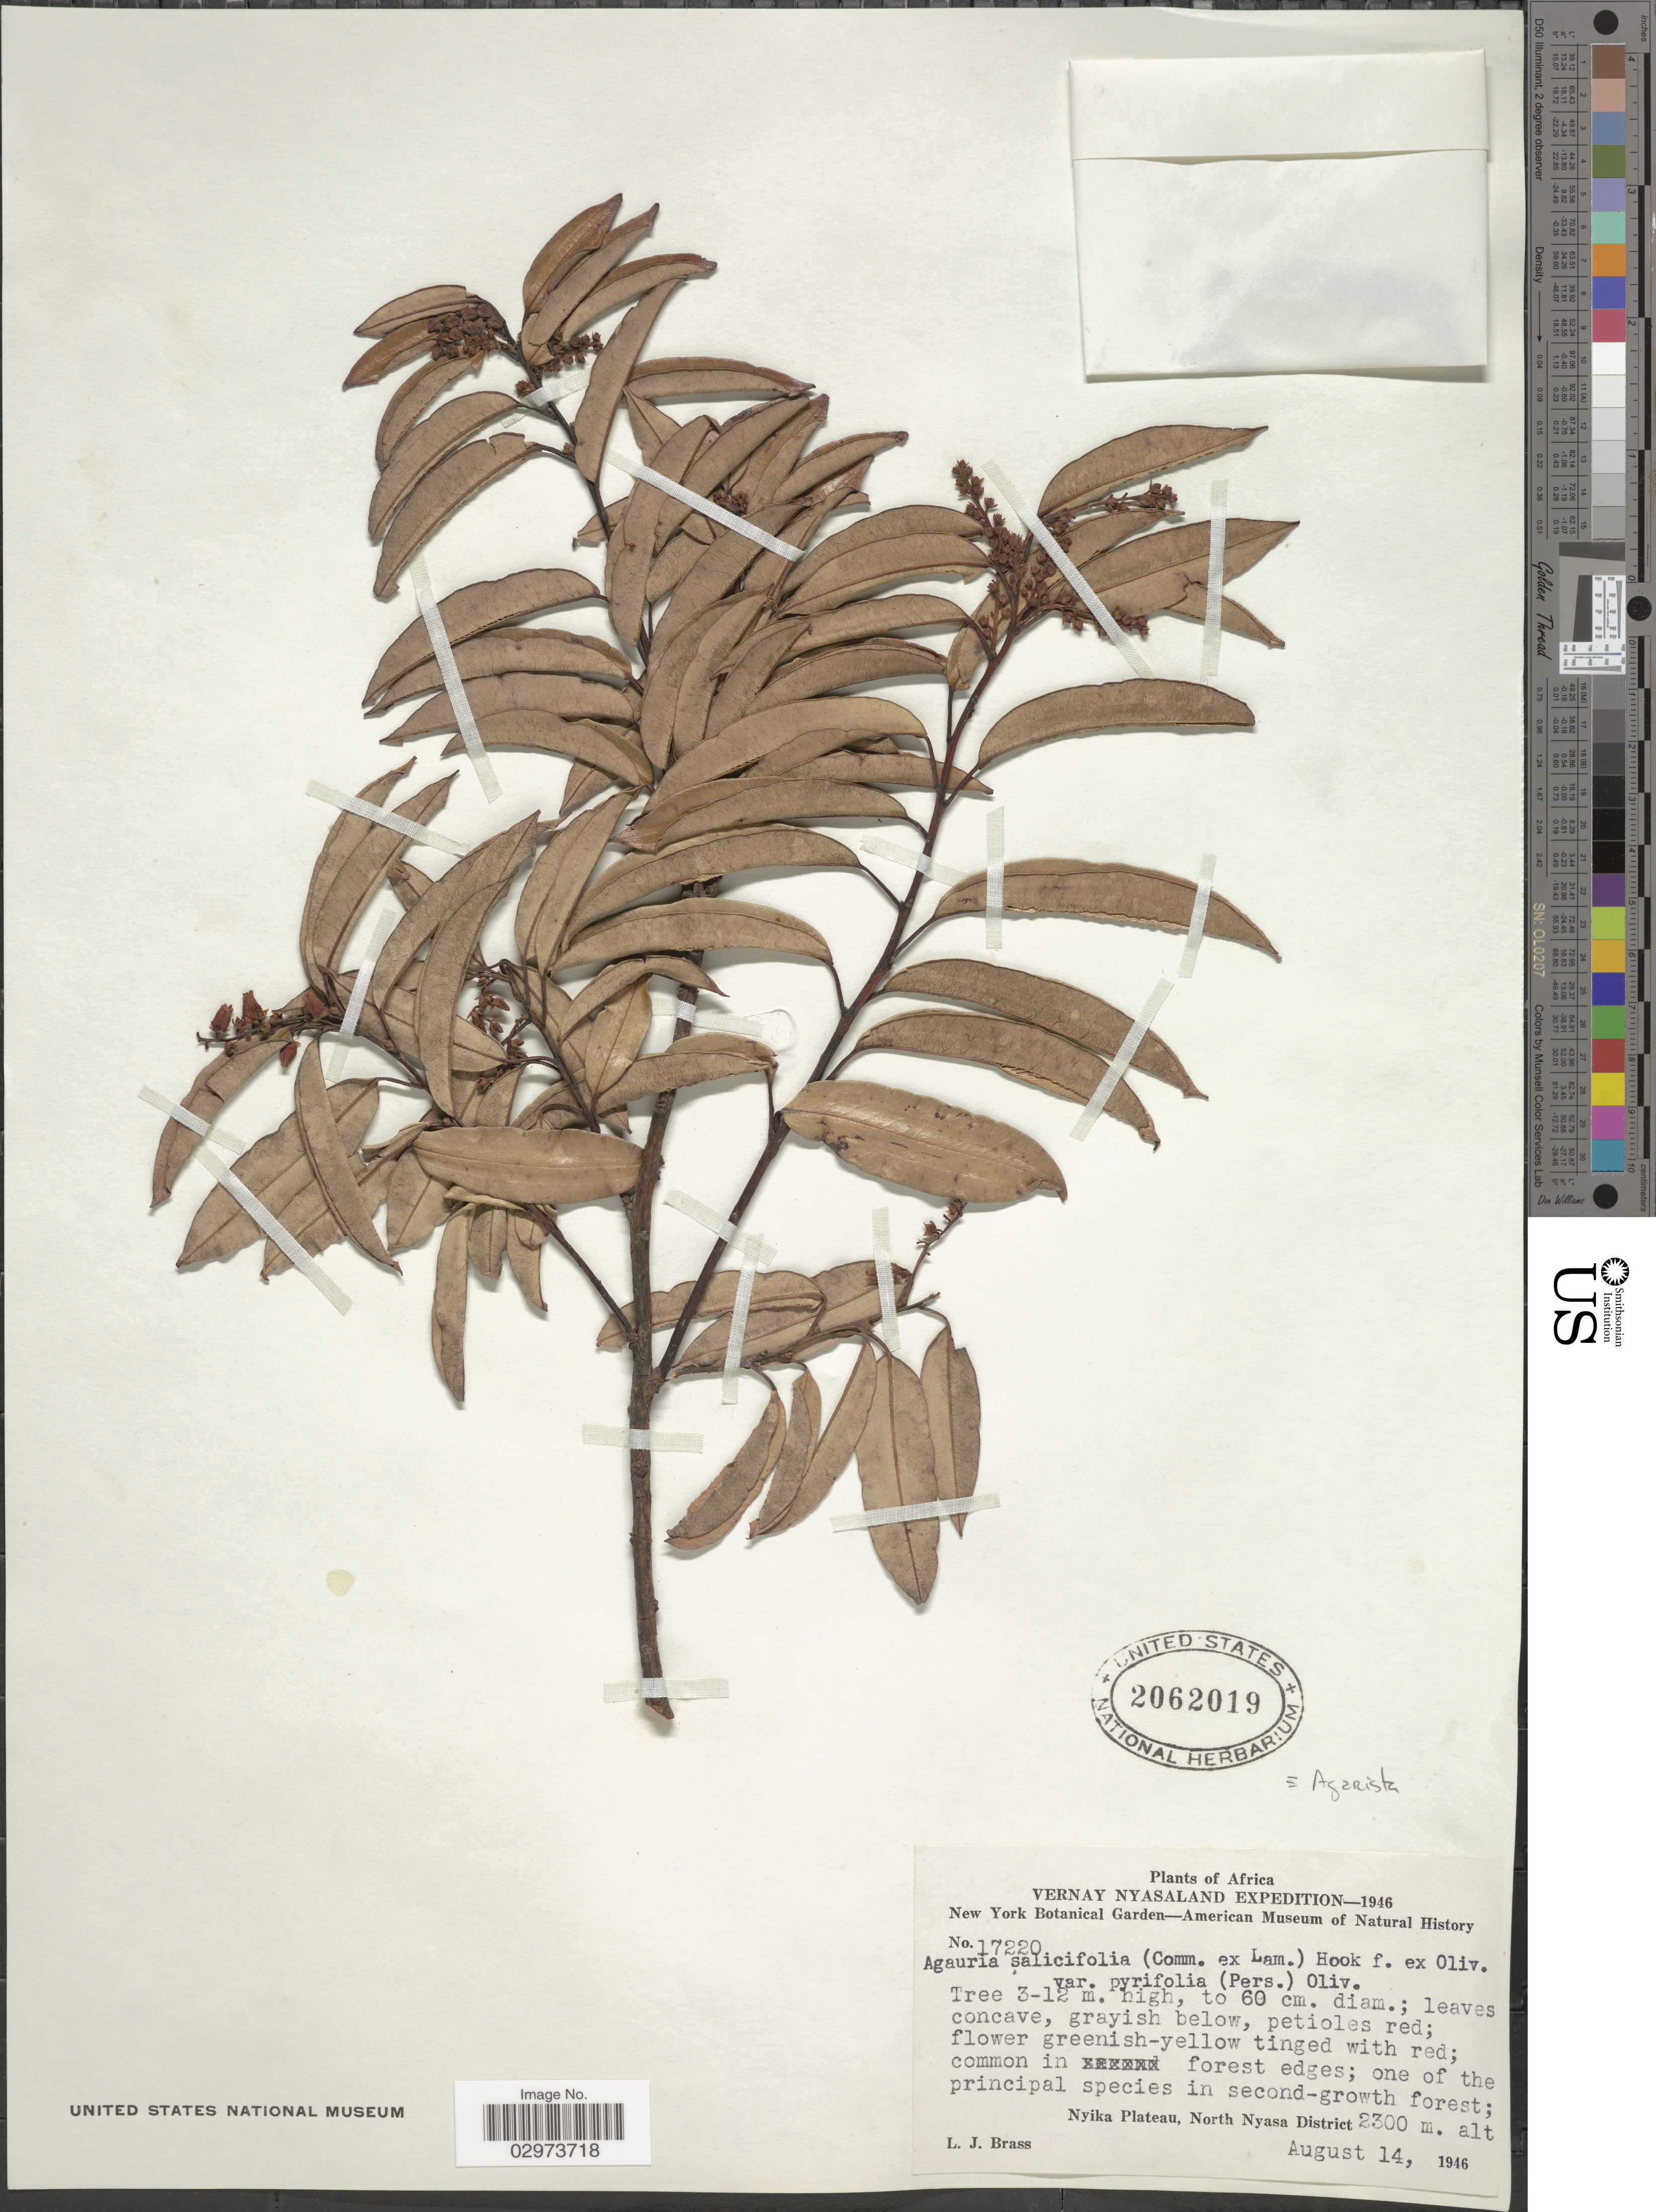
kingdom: Plantae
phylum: Tracheophyta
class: Magnoliopsida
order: Ericales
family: Ericaceae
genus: Agarista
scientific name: Agarista salicifolia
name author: (Lam.) G. Don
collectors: L. J. Brass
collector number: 17220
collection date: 1946-08-14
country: Malawi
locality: Vernay Nyasaland. Nyika Plateau, North Nyasa District.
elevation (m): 2300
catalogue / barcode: US 2062019